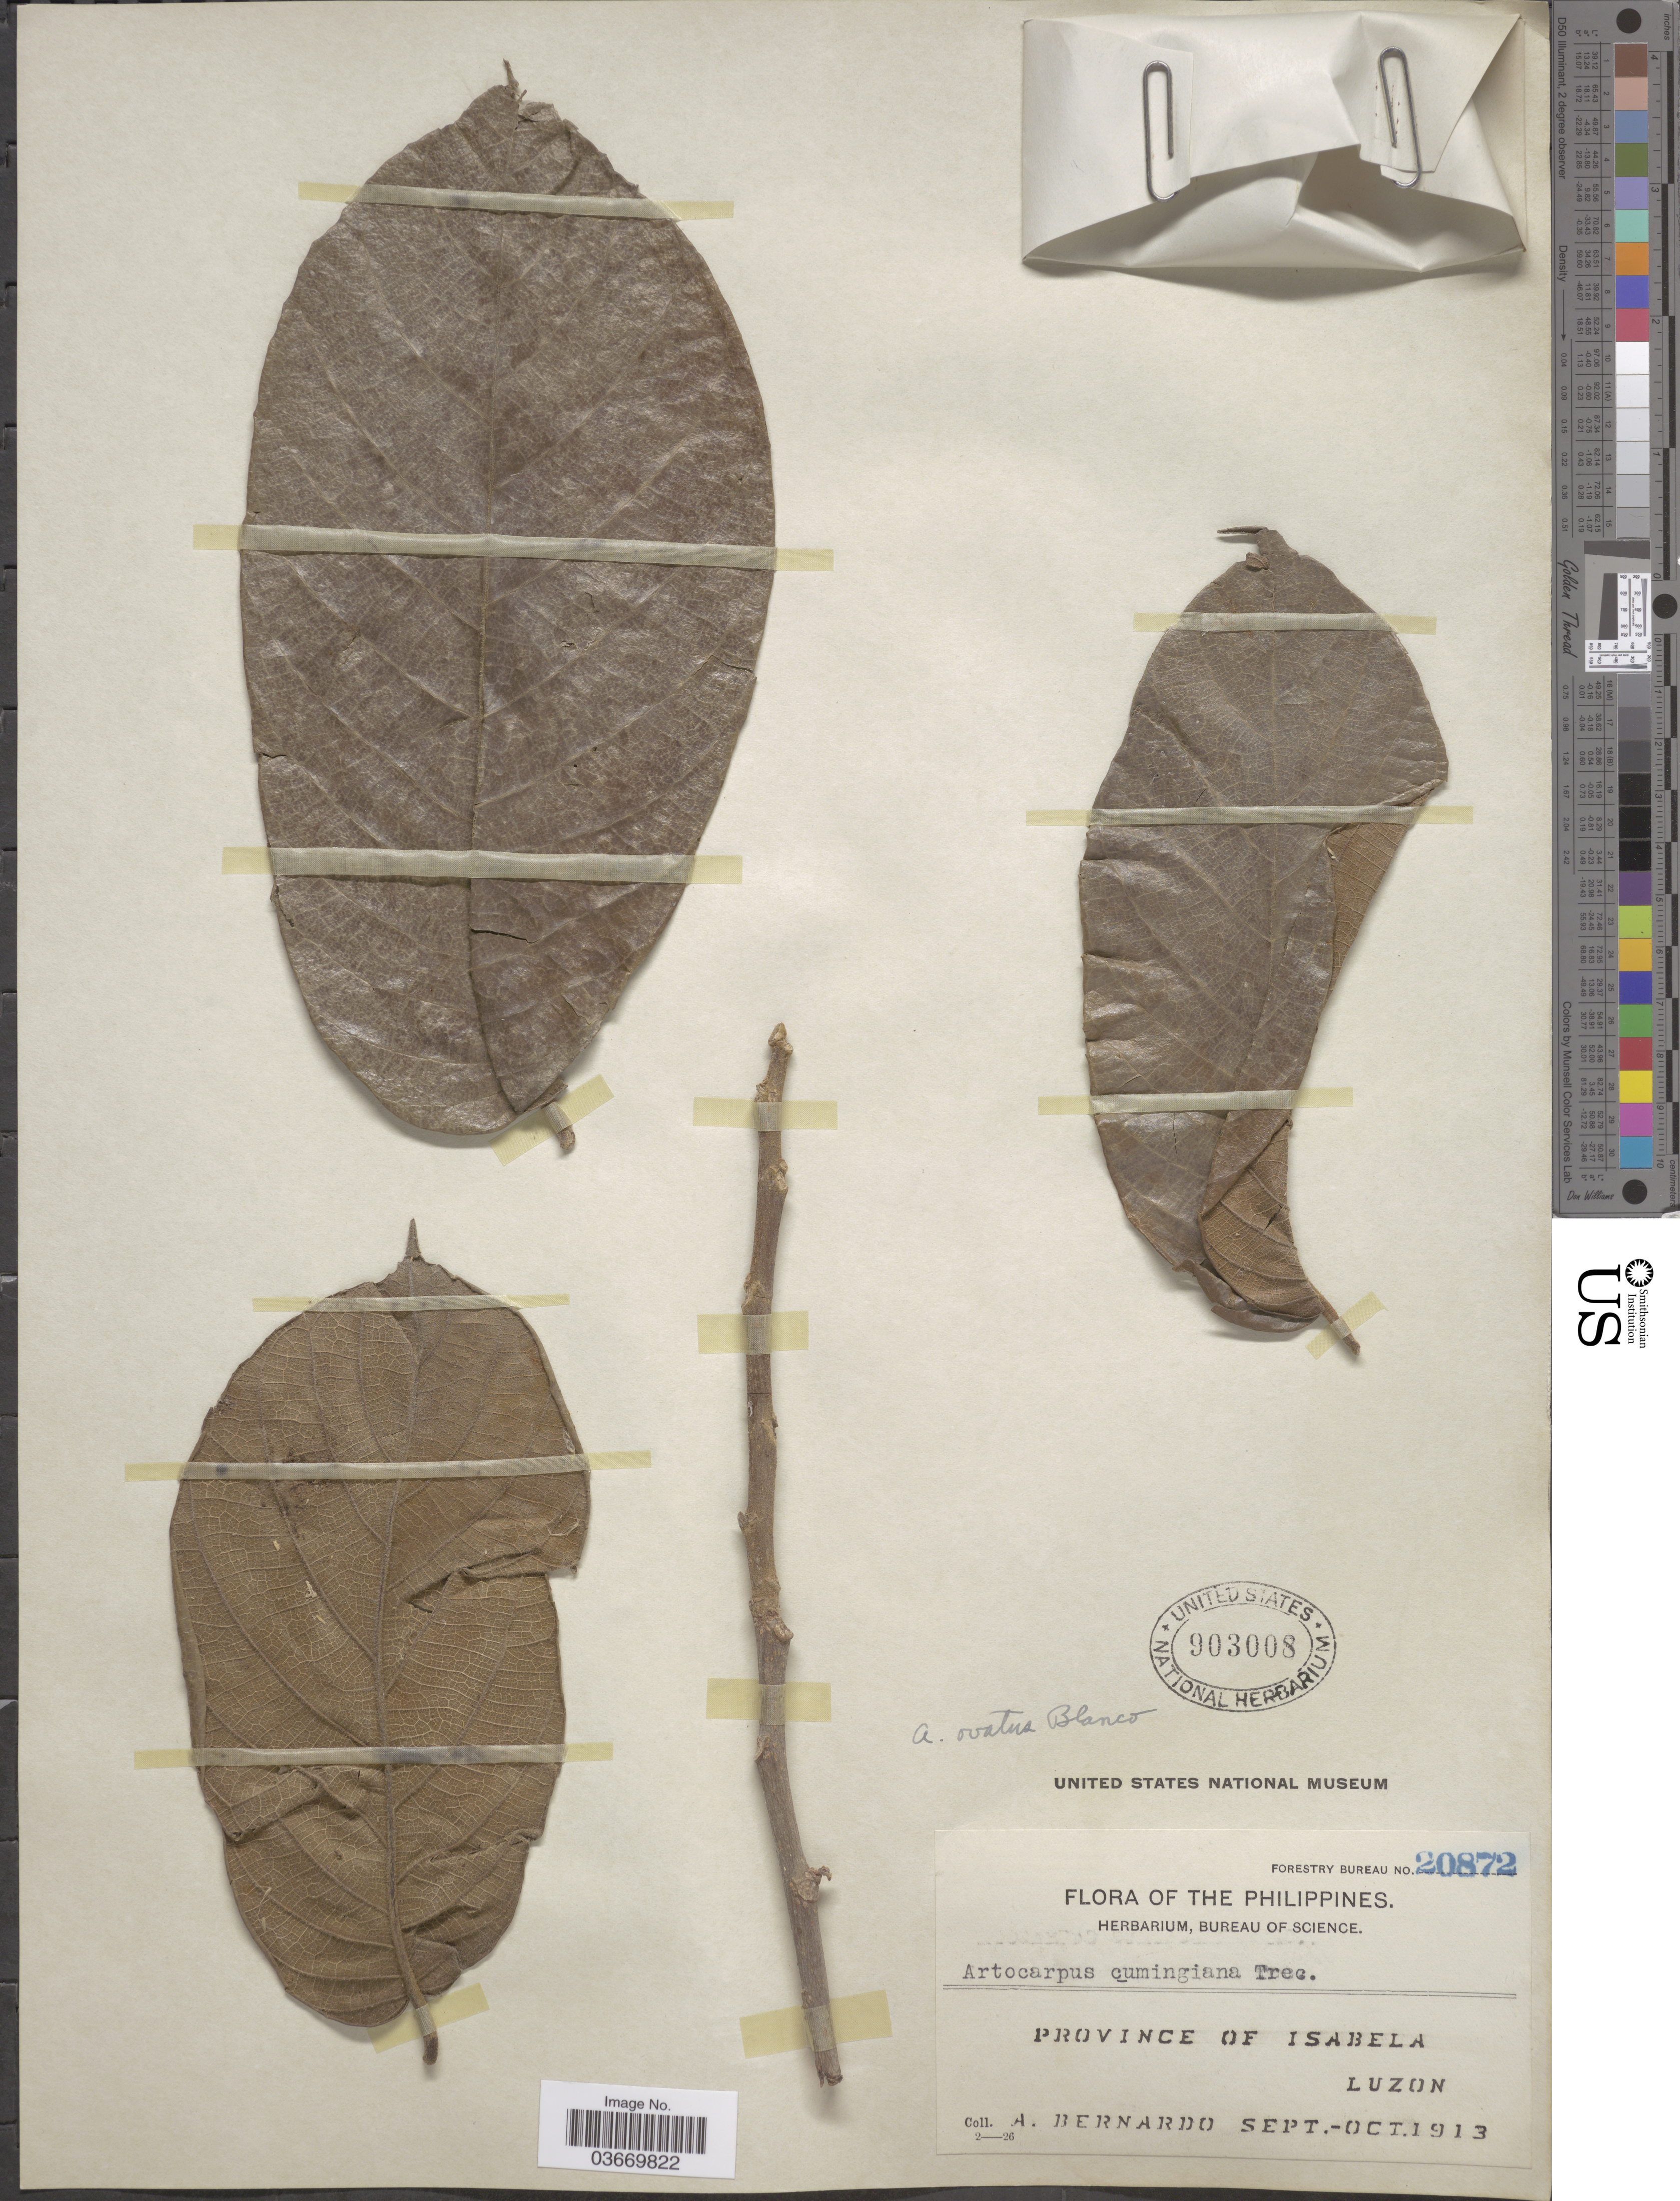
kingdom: Plantae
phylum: Tracheophyta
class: Magnoliopsida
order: Rosales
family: Moraceae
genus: Artocarpus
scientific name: Artocarpus ovatus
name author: Blanco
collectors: A. Bernardo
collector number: Forestry Bureau 20872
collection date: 1913-09/1913-10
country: Philippines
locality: Province of Isabela. Luzon.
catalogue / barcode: US 903008